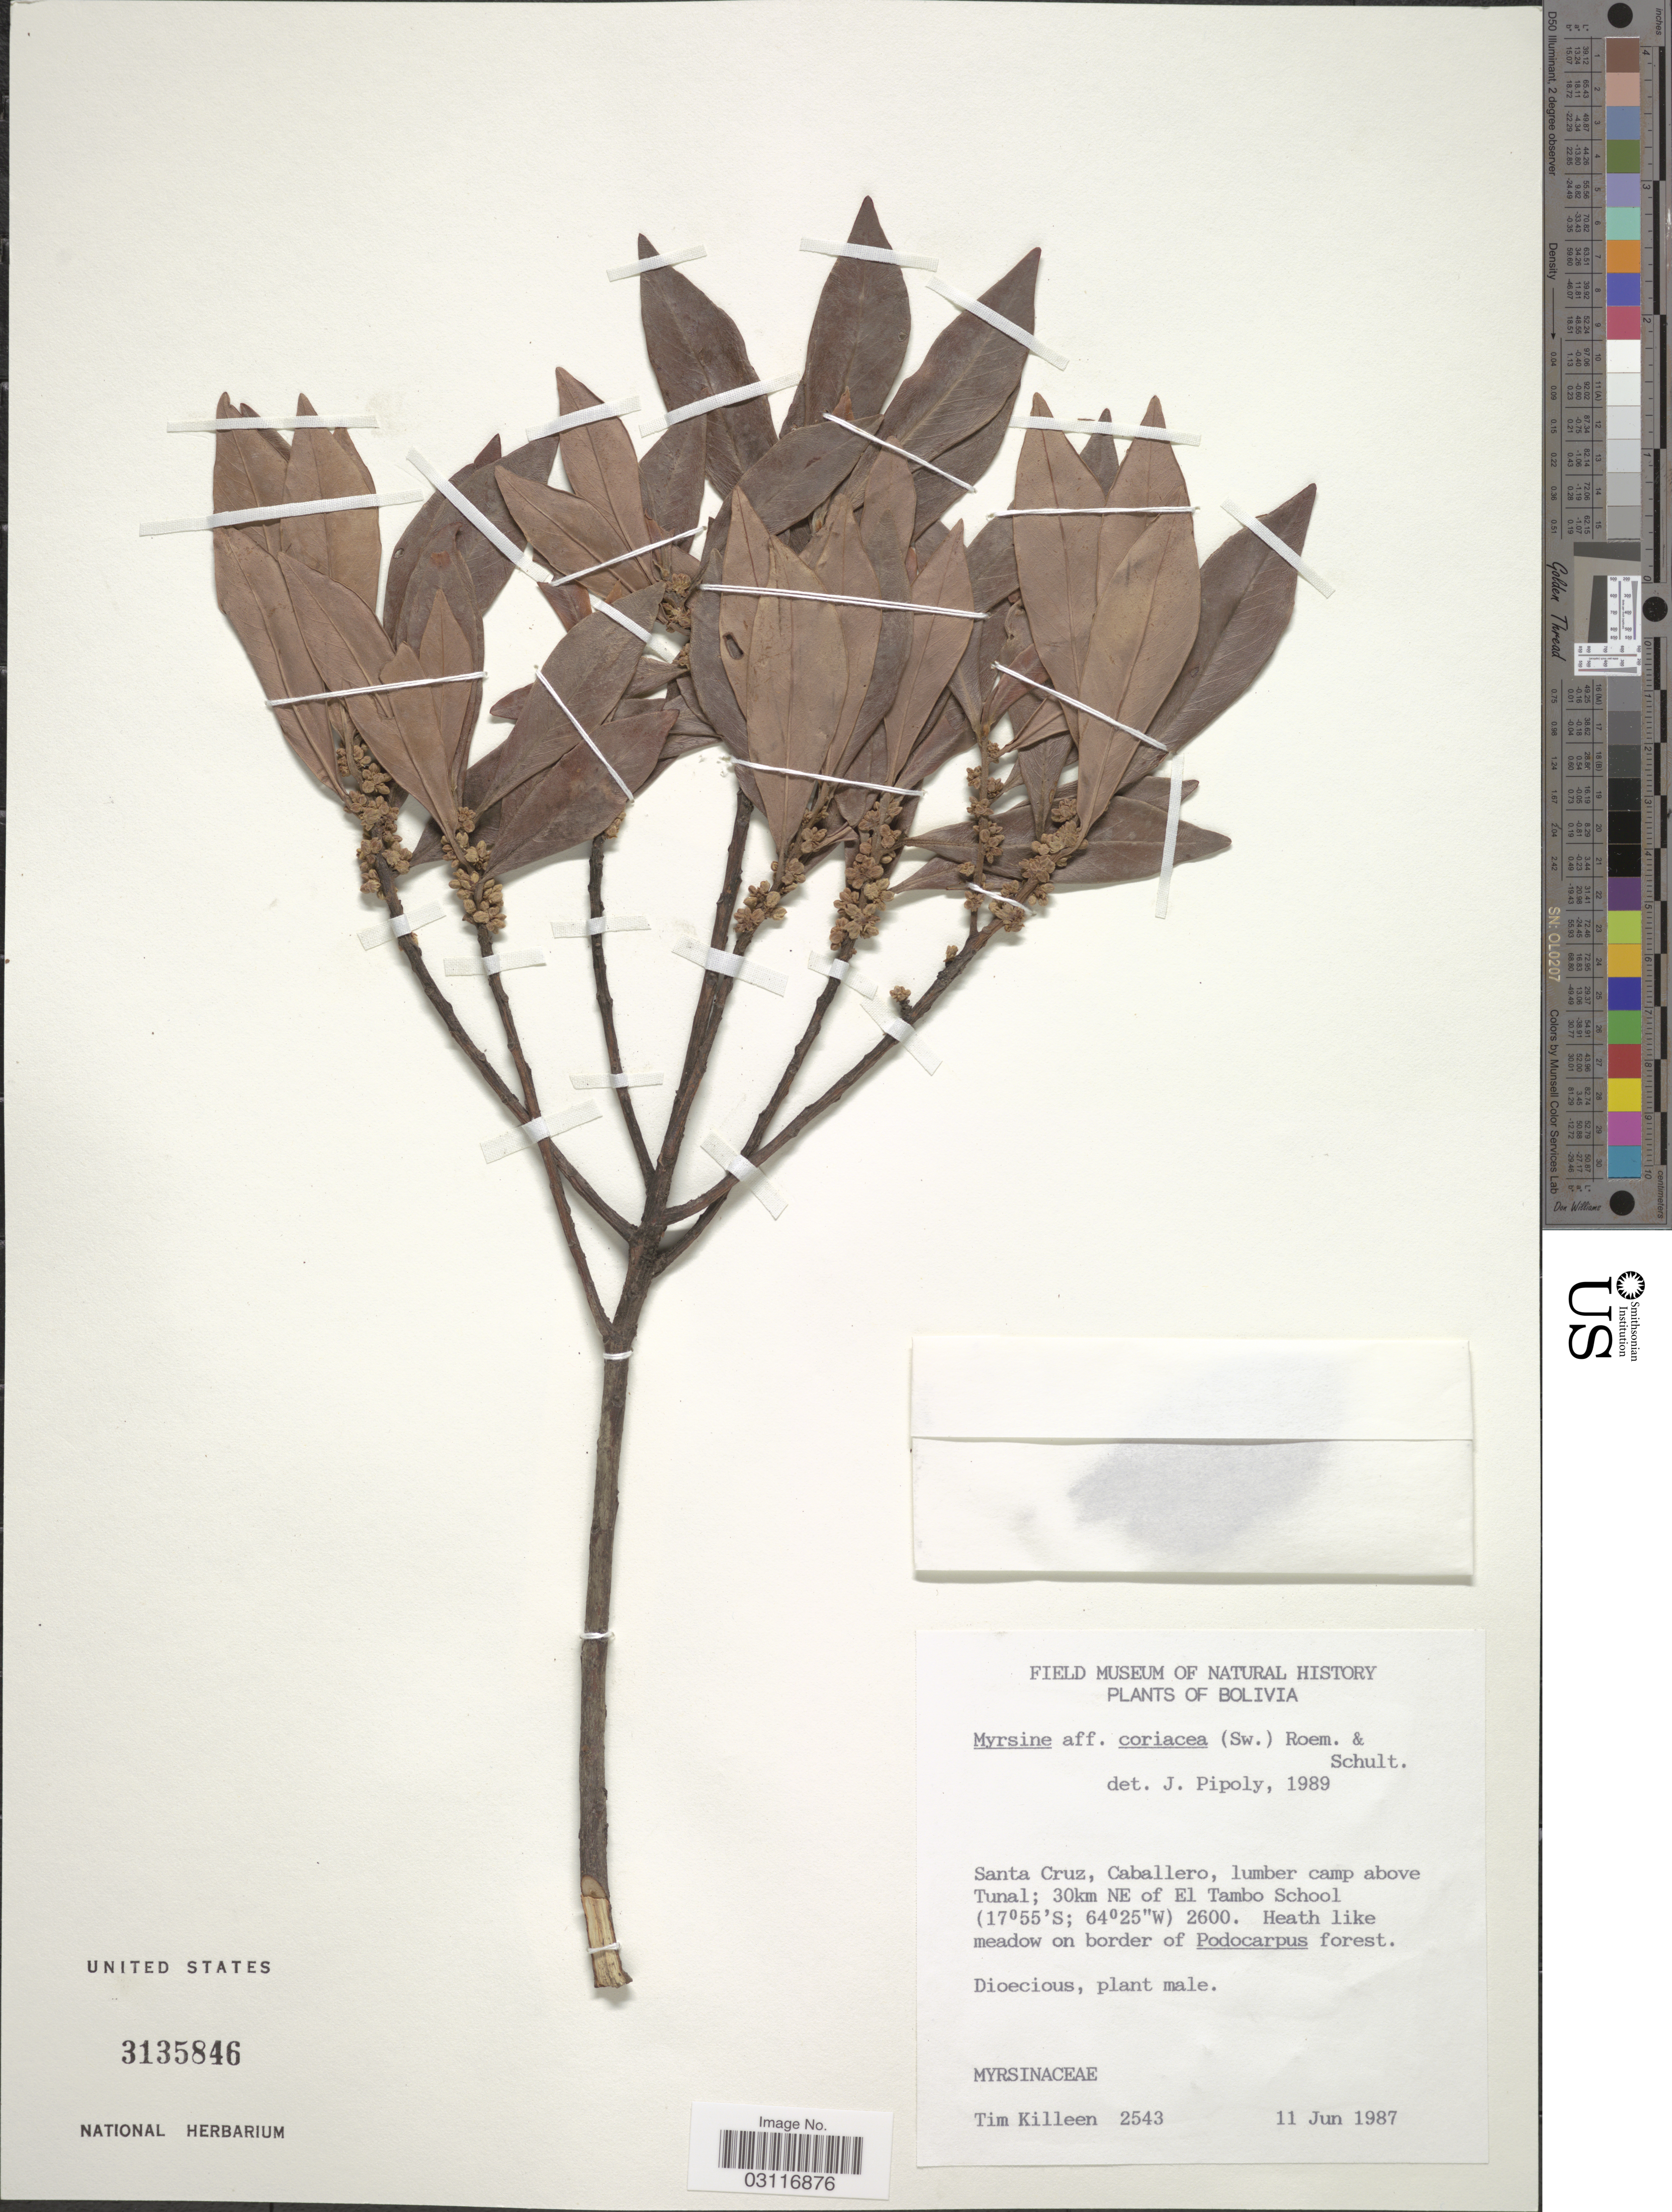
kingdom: Plantae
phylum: Tracheophyta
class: Magnoliopsida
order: Ericales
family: Primulaceae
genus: Myrsine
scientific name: Myrsine coriacea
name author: (Sw.) R. Br. ex Roem. & Schult.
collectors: T. J. Killeen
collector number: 2543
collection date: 1987-06-11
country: Bolivia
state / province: Santa Cruz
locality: Caballero, lumber camp above Tunal; 30km NE of El Tambo School.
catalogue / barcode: US 3135846